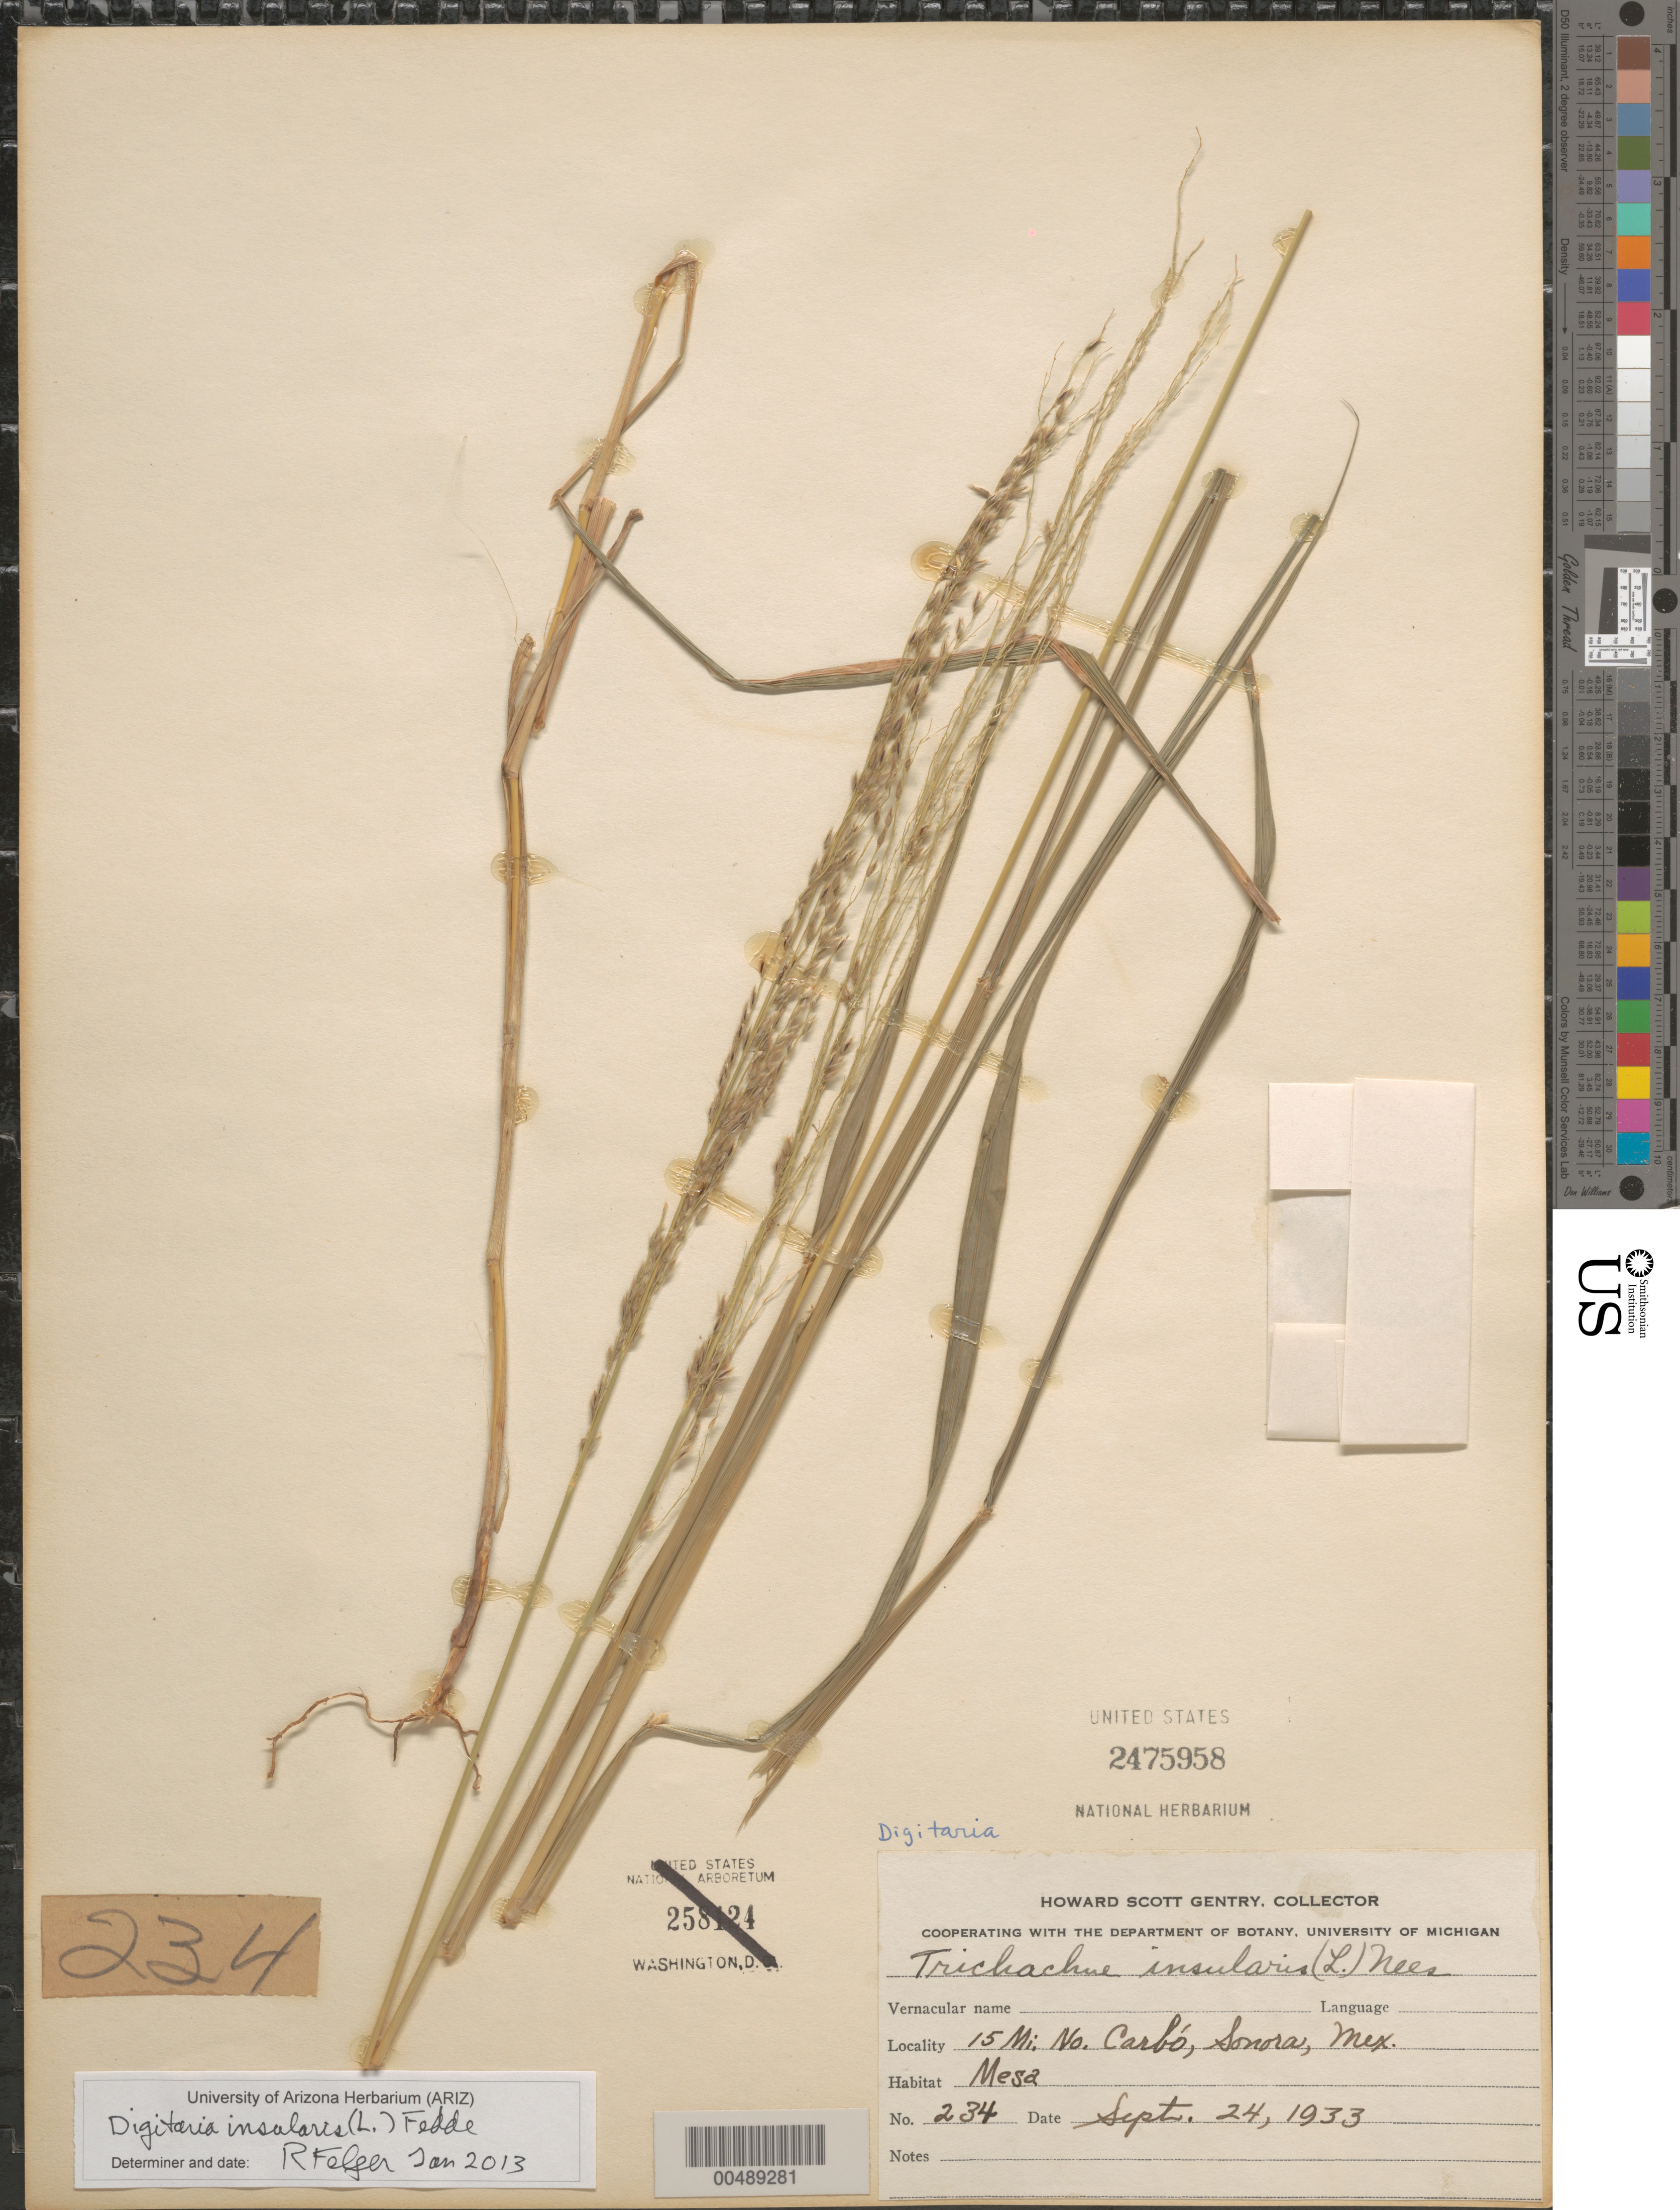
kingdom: Plantae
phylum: Tracheophyta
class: Liliopsida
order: Poales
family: Poaceae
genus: Digitaria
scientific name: Digitaria insularis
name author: (L.) Fedde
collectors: H. S. Gentry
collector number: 234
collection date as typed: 24 Sep 1933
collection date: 1933-09-24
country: Mexico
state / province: Sonora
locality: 15 mi N Carbó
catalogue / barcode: US 2475958